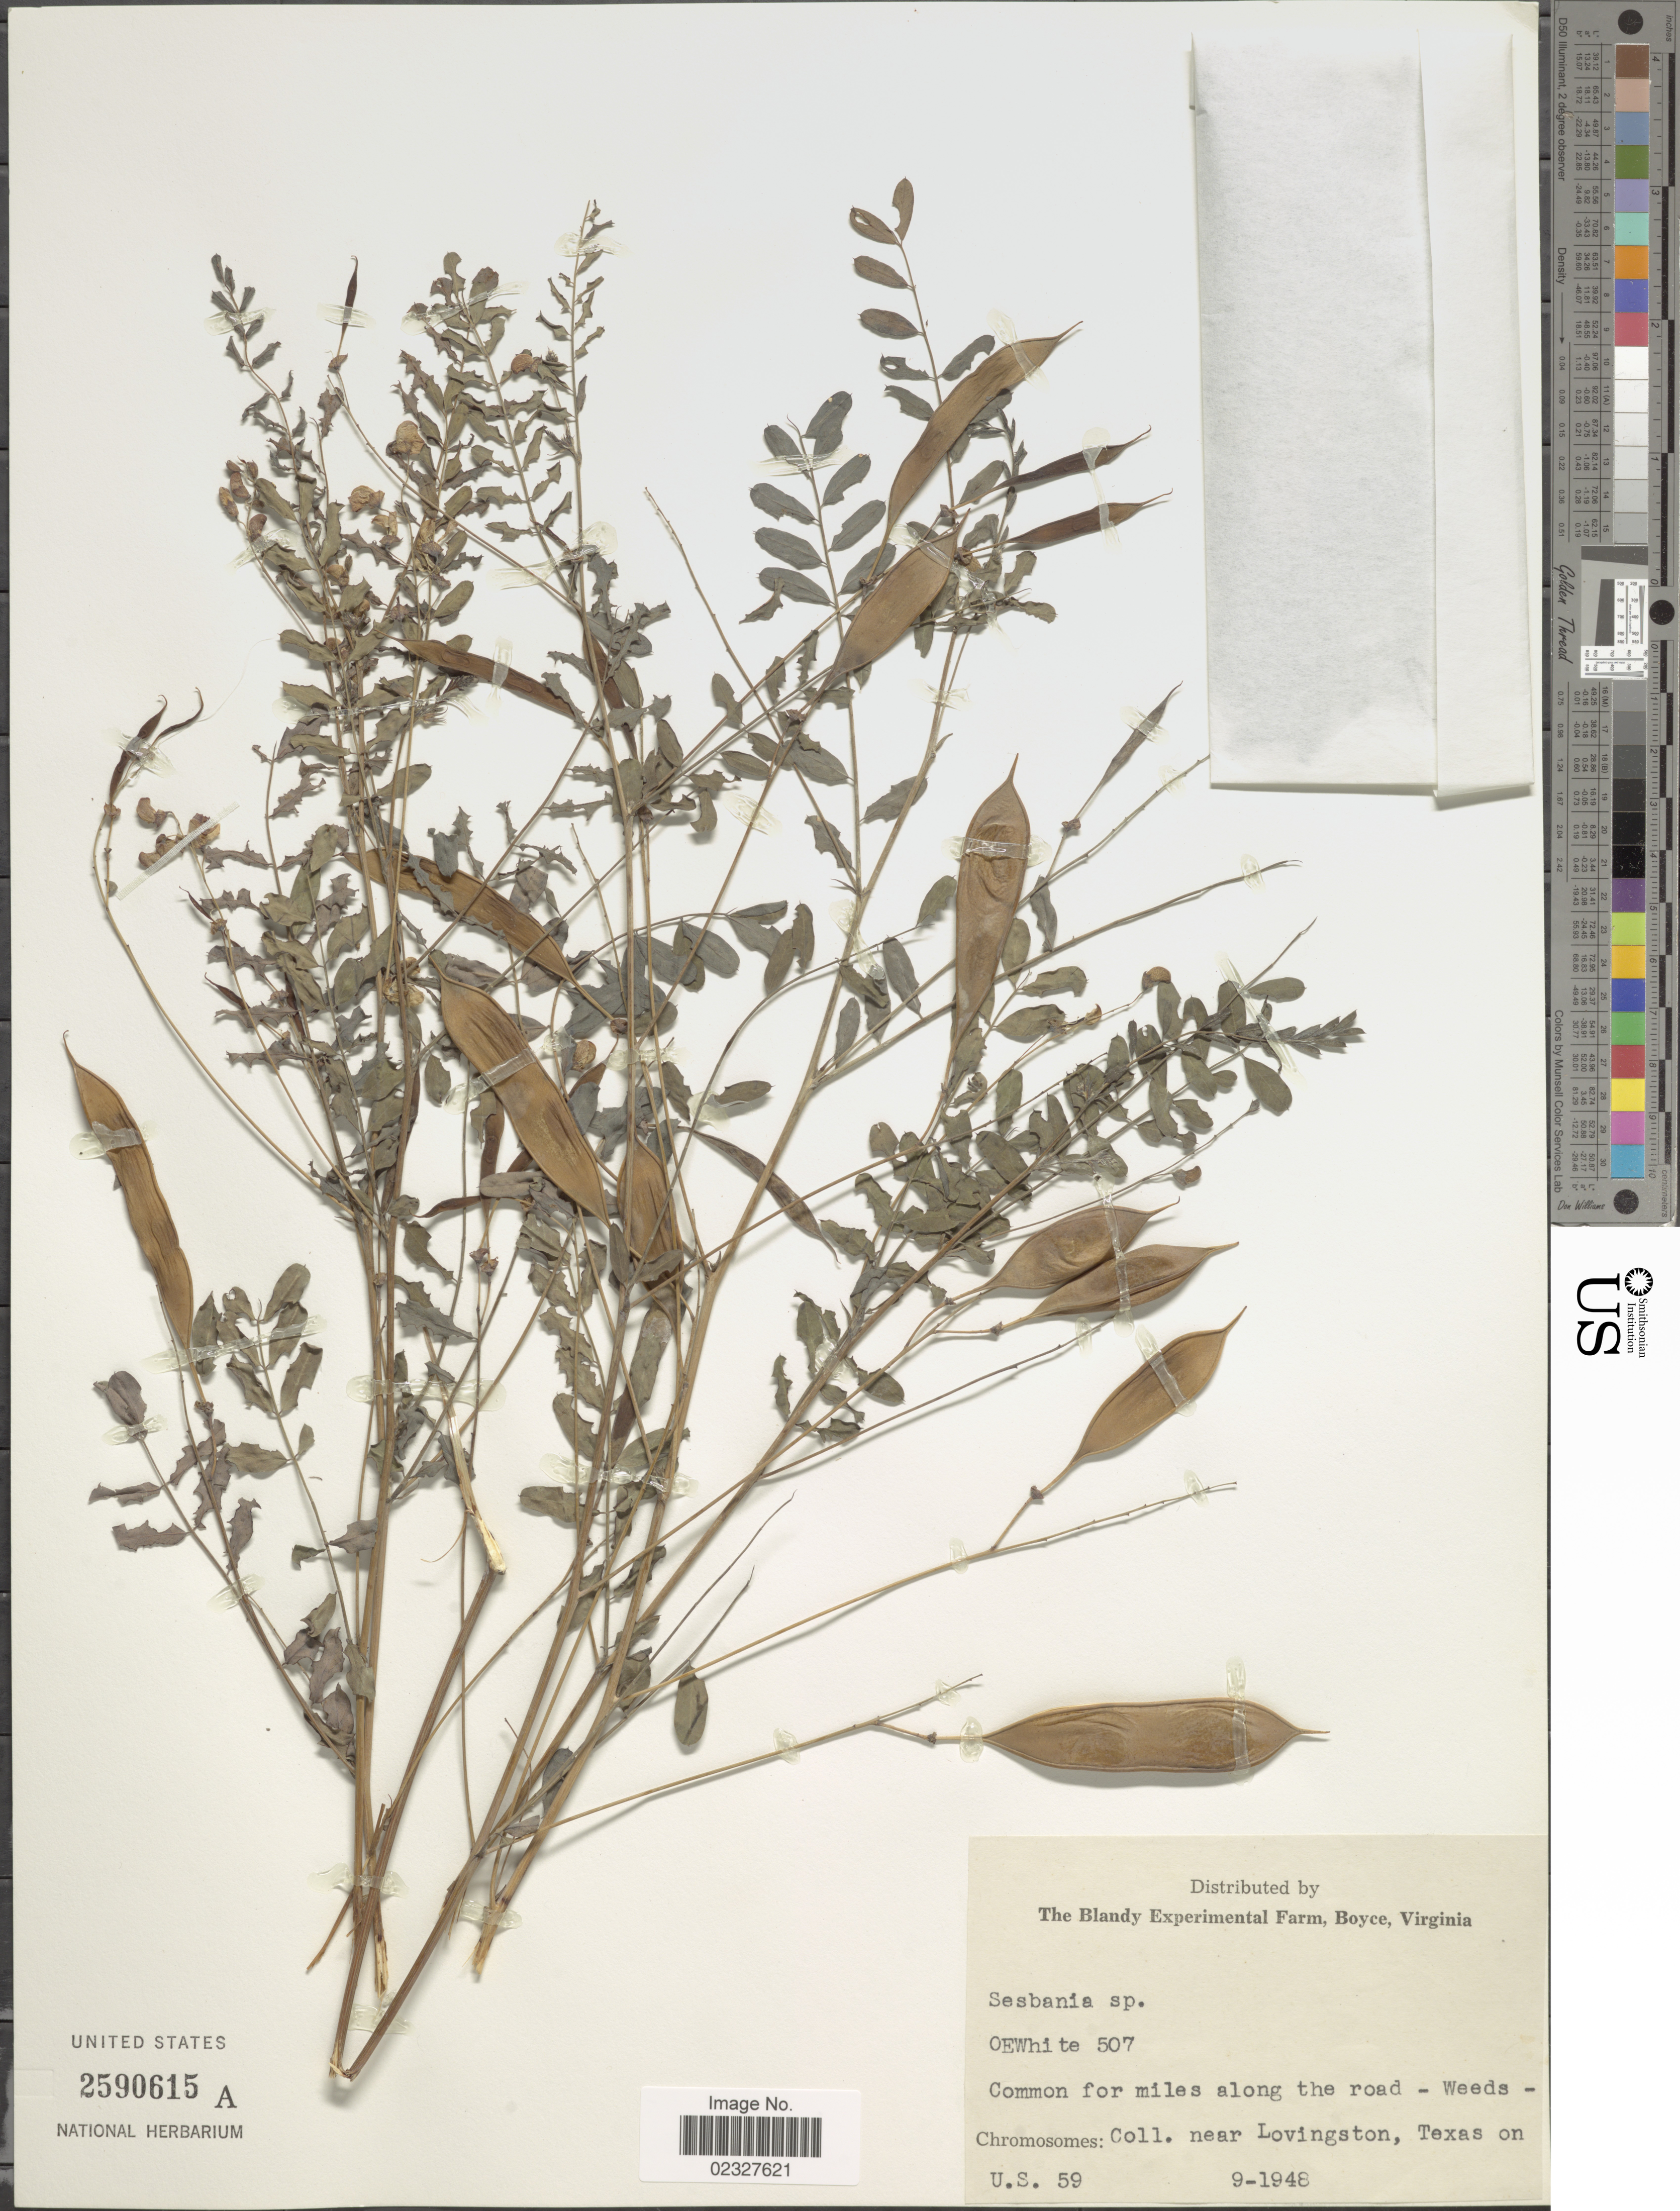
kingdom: Plantae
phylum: Tracheophyta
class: Magnoliopsida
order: Fabales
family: Fabaceae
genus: Sesbania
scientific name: Sesbania vesicaria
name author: (Jacq.) Elliott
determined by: Strong, Mark T., (BOT), Smithsonian Institution - National Museum of Natural History (UNITED STATES)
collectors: O. E. White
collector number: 507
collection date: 1948-09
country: United States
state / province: Texas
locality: For miles along tje road, near Lovingston, on U.S. 59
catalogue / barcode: US 2590615A